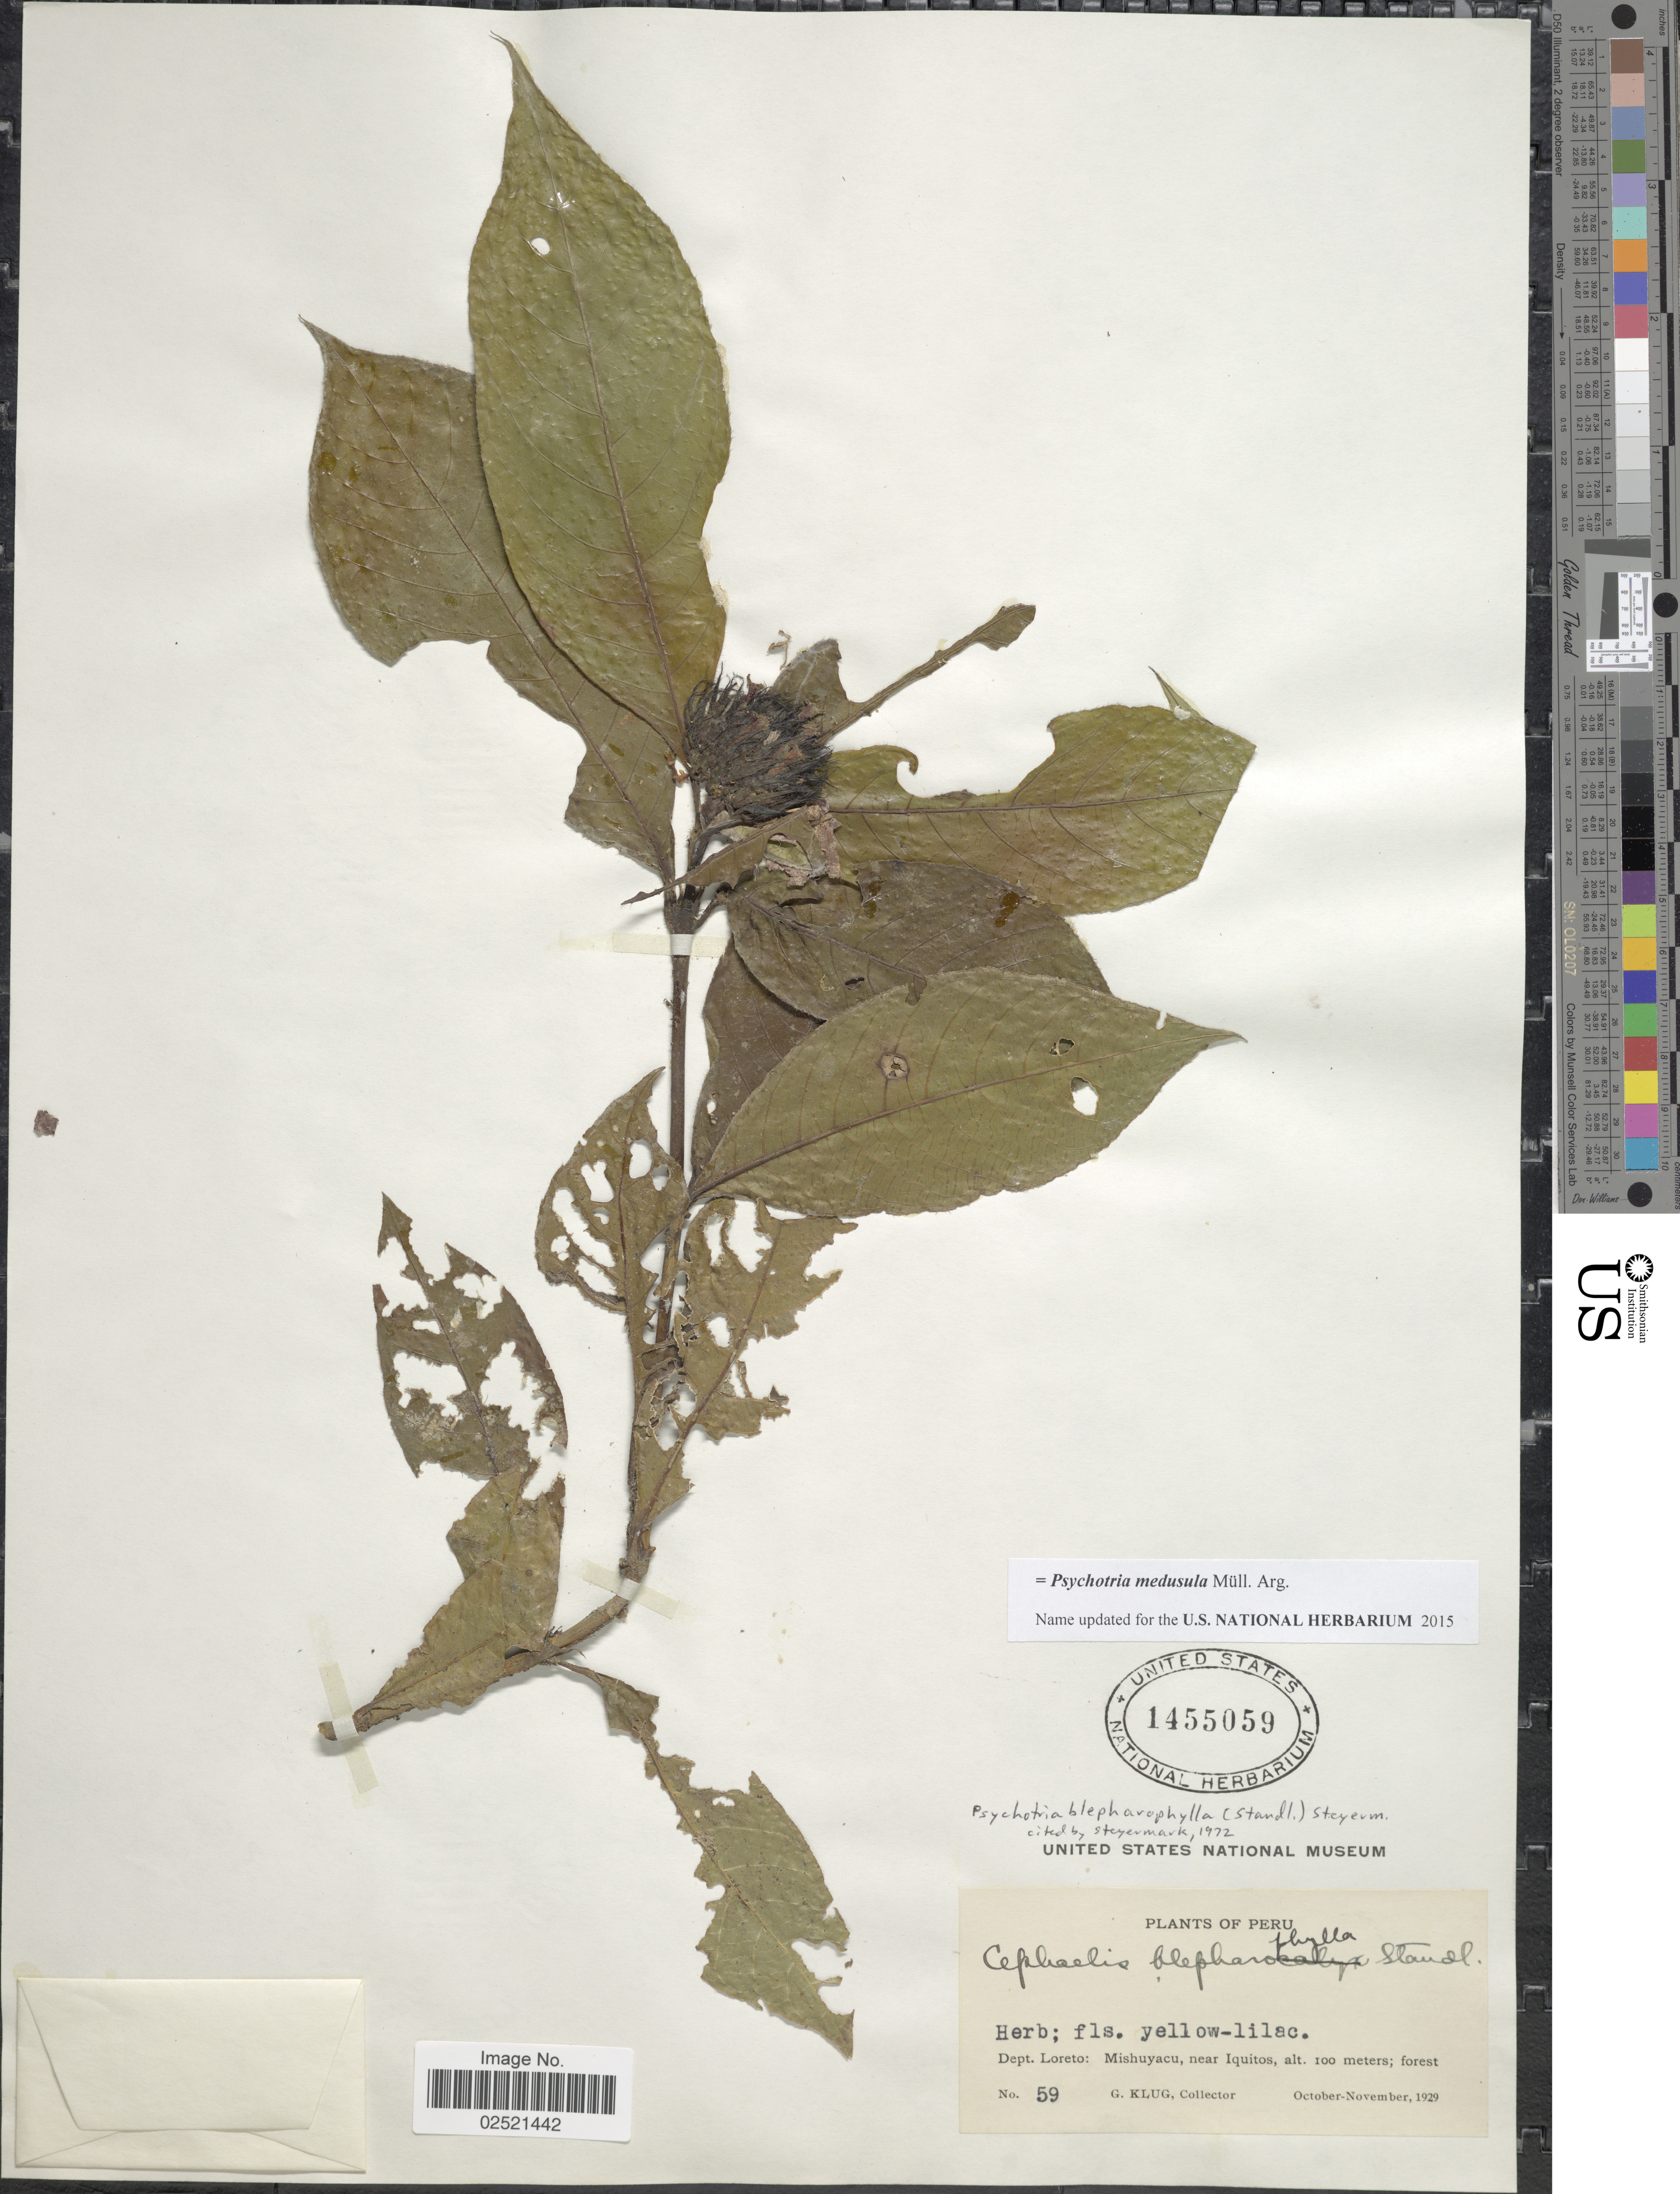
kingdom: Plantae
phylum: Tracheophyta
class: Magnoliopsida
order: Gentianales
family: Rubiaceae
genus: Psychotria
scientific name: Psychotria medusula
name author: Müll. Arg.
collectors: G. Klug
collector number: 59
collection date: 1929-10/1929-11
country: Peru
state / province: Loreto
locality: Mishuyacu, near Iquitos.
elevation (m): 100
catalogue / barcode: US 1455059